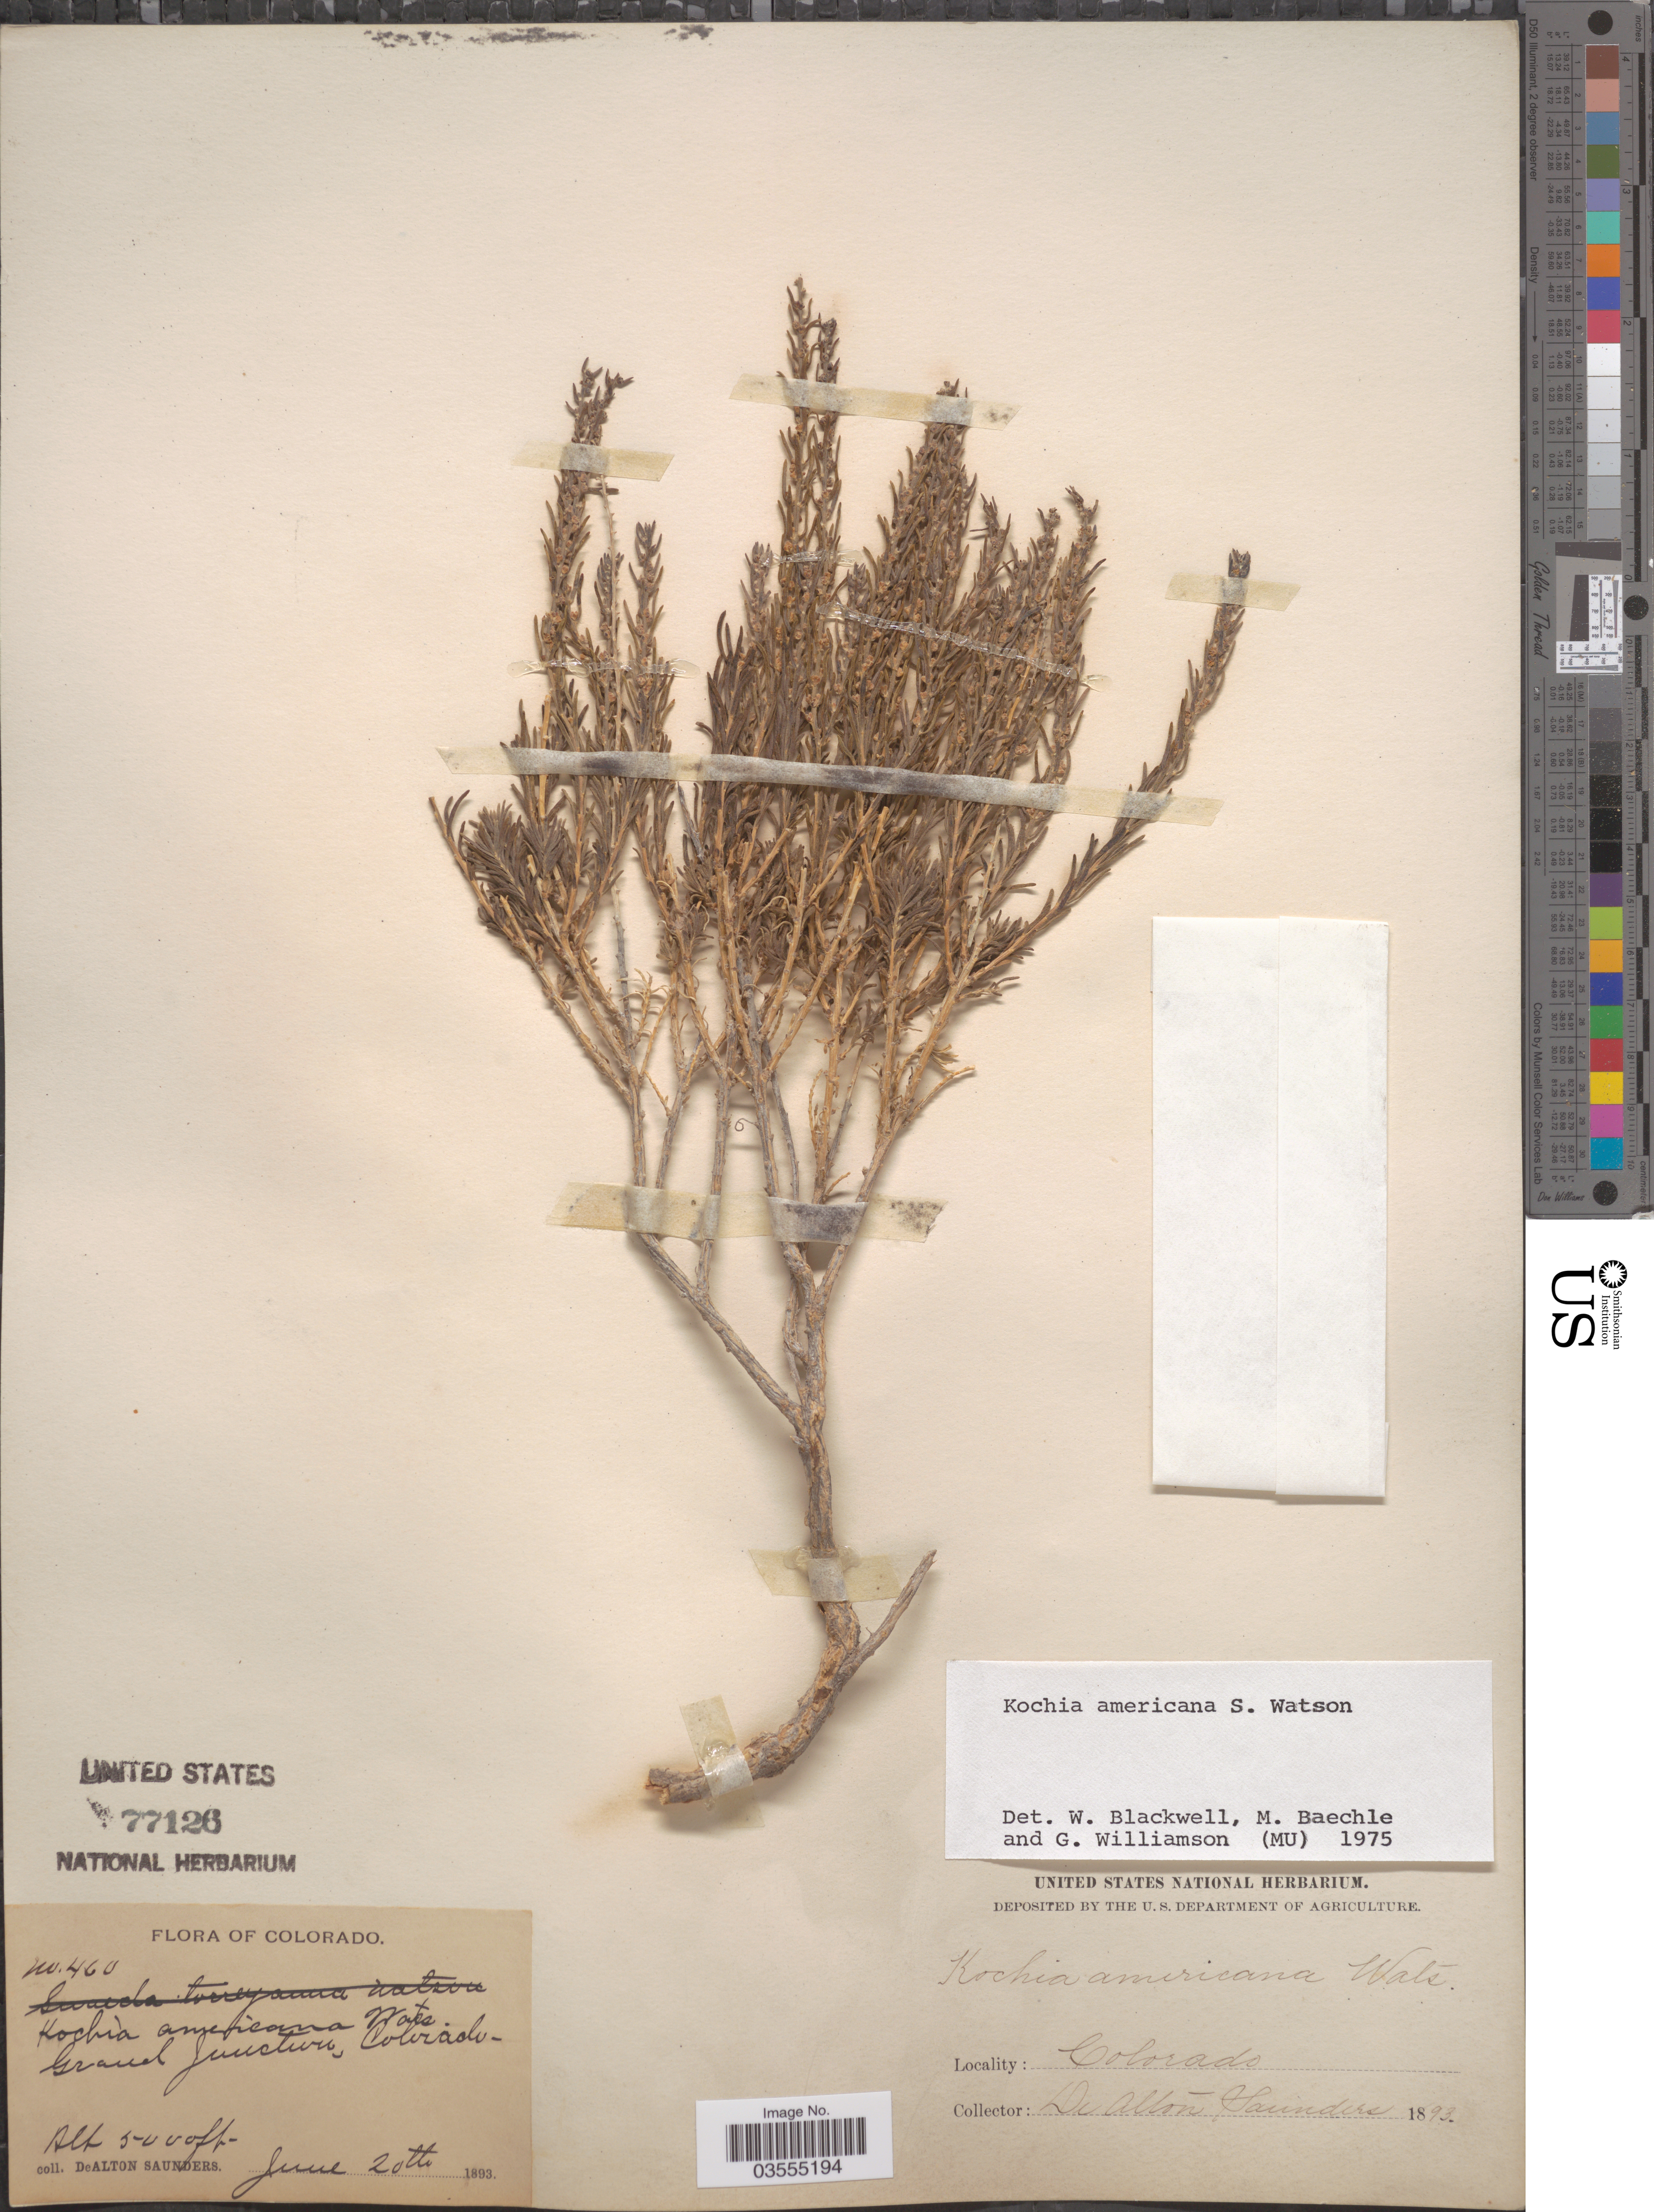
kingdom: Plantae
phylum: Tracheophyta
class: Magnoliopsida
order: Caryophyllales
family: Amaranthaceae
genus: Neokochia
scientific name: Neokochia americana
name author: (S. Watson) G.L. Chu & S.C. Sand.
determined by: U.S. National Herbarium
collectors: D. A. Saunders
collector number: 460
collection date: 1893-06-20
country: United States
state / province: Colorado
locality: Grand Junction.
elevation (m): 1524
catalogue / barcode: US 77126